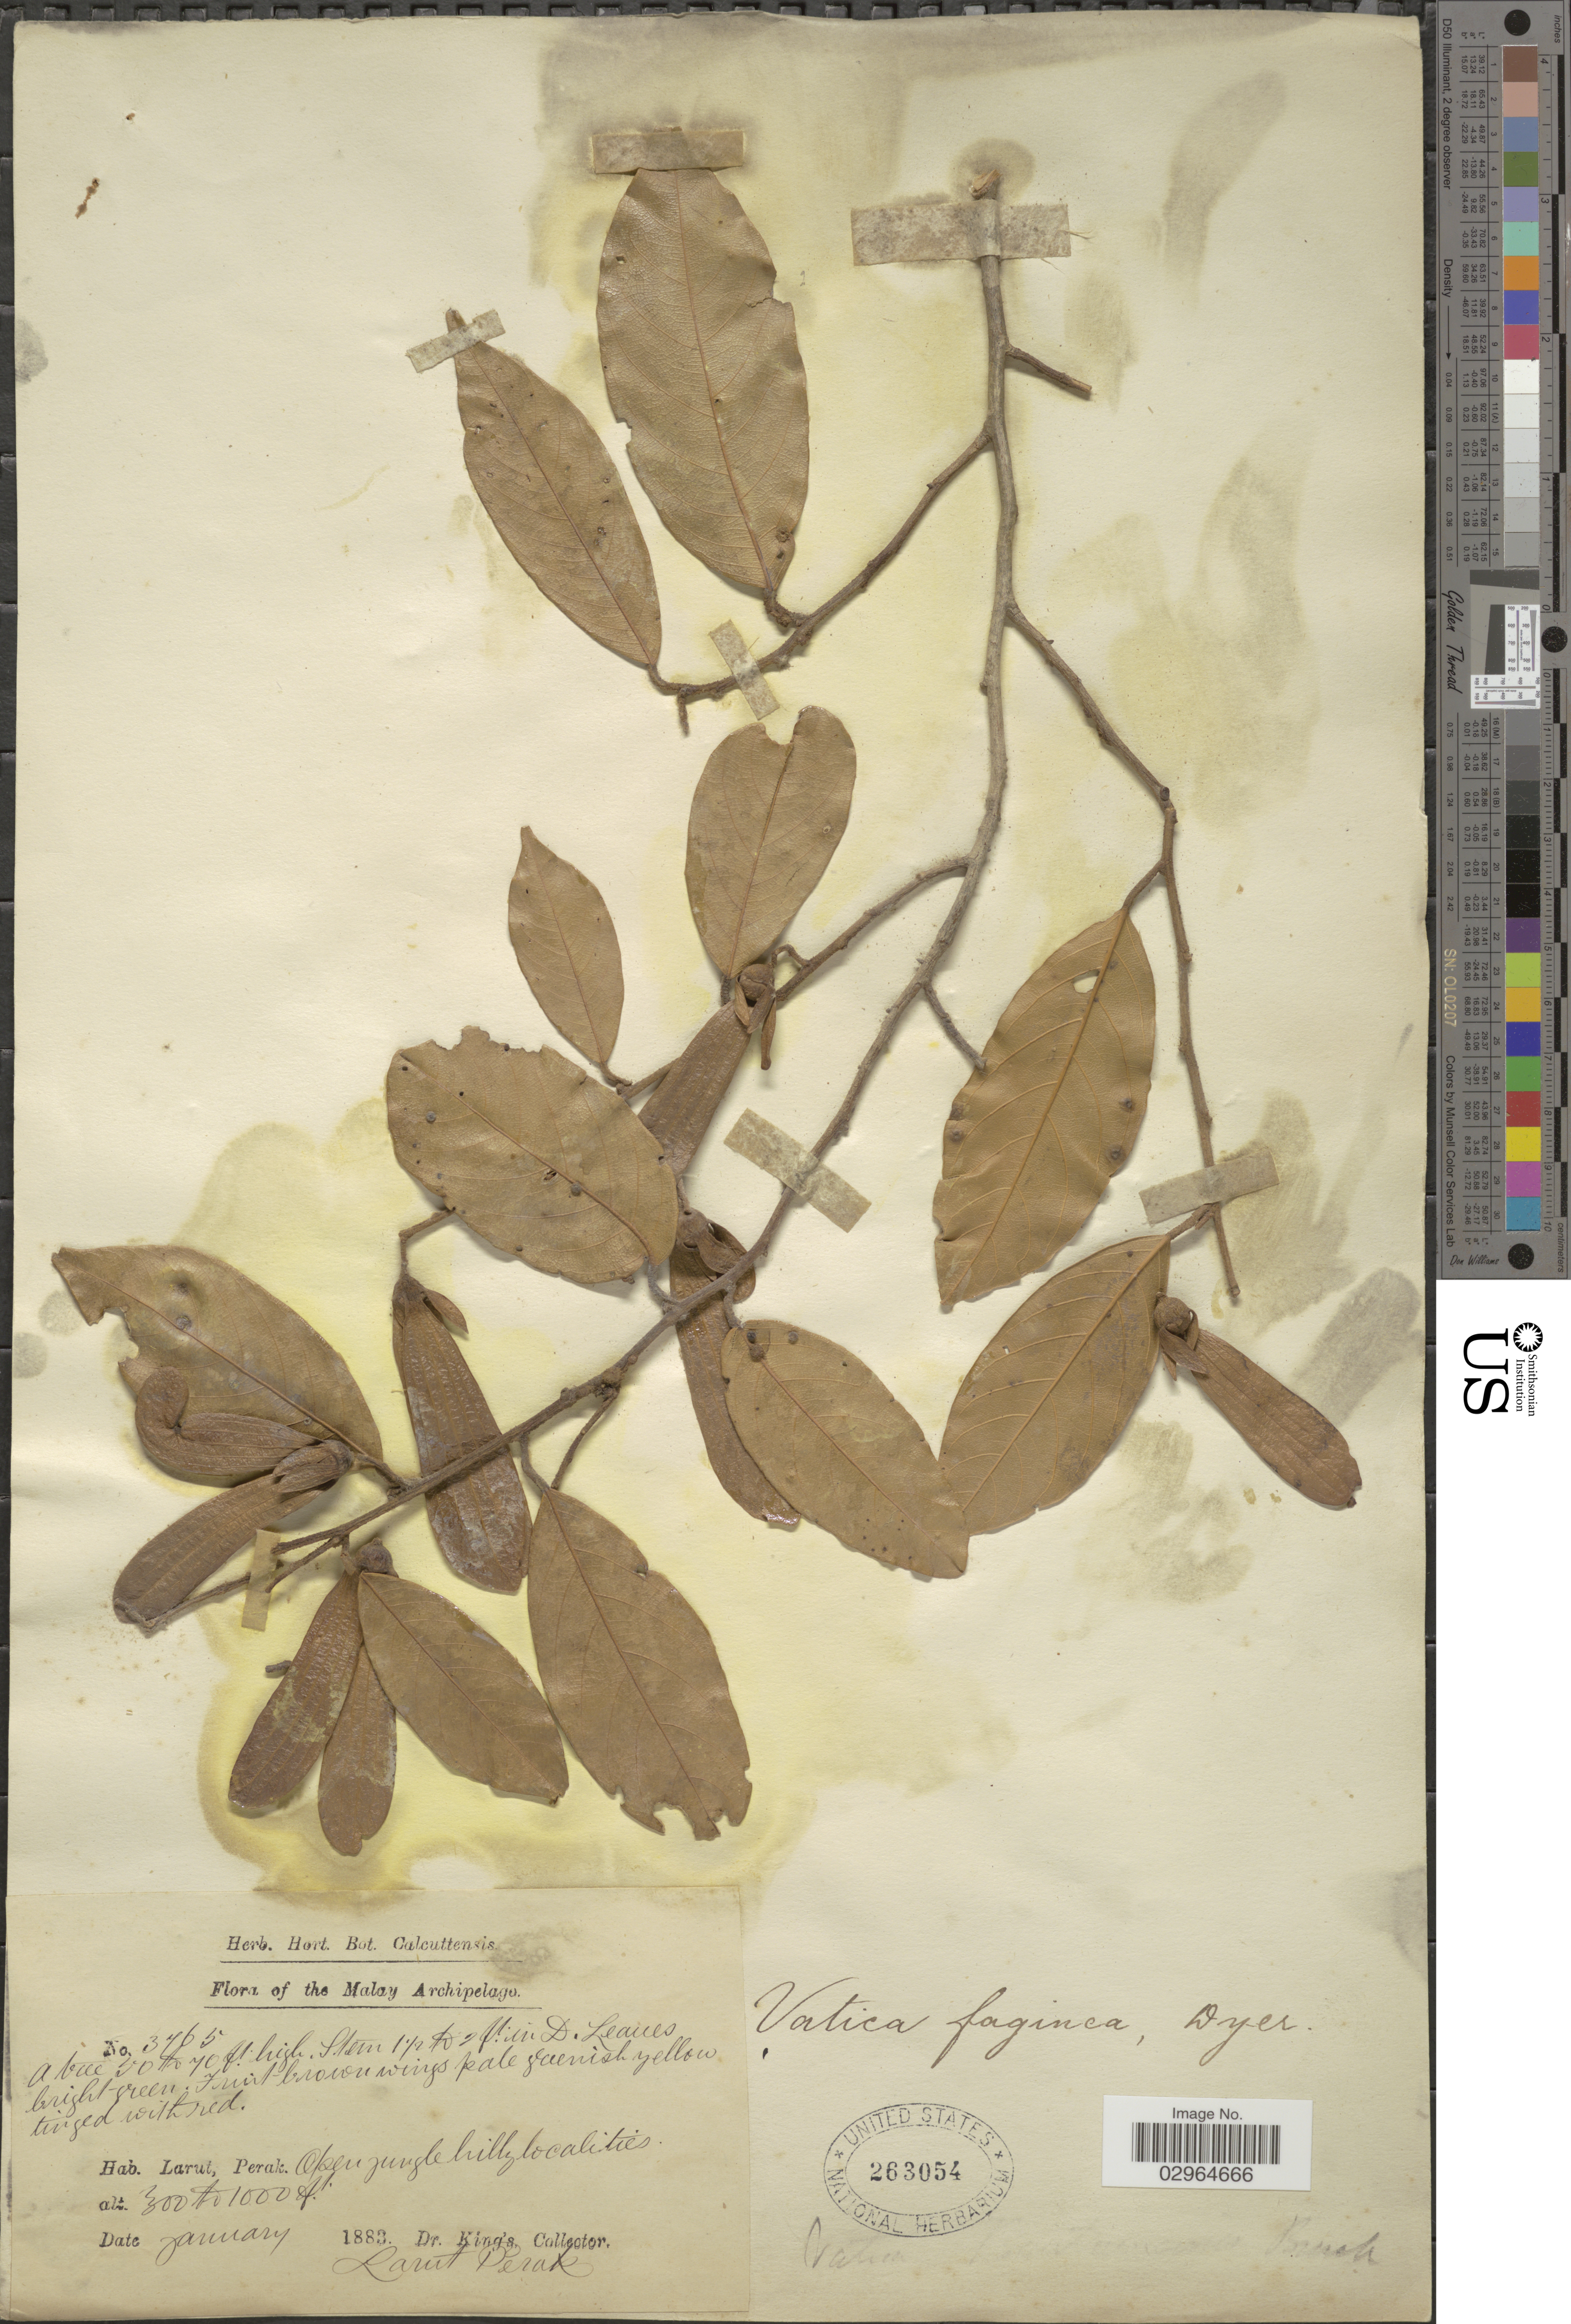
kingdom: Plantae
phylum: Tracheophyta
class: Magnoliopsida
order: Malvales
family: Dipterocarpaceae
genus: Vatica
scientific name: Vatica faginea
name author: Dyer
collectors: Dr. King's collector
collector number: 3765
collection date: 1883-01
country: Malaysia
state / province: Perak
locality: Larut. Malay Archipelago.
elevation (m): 91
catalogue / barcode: US 263054